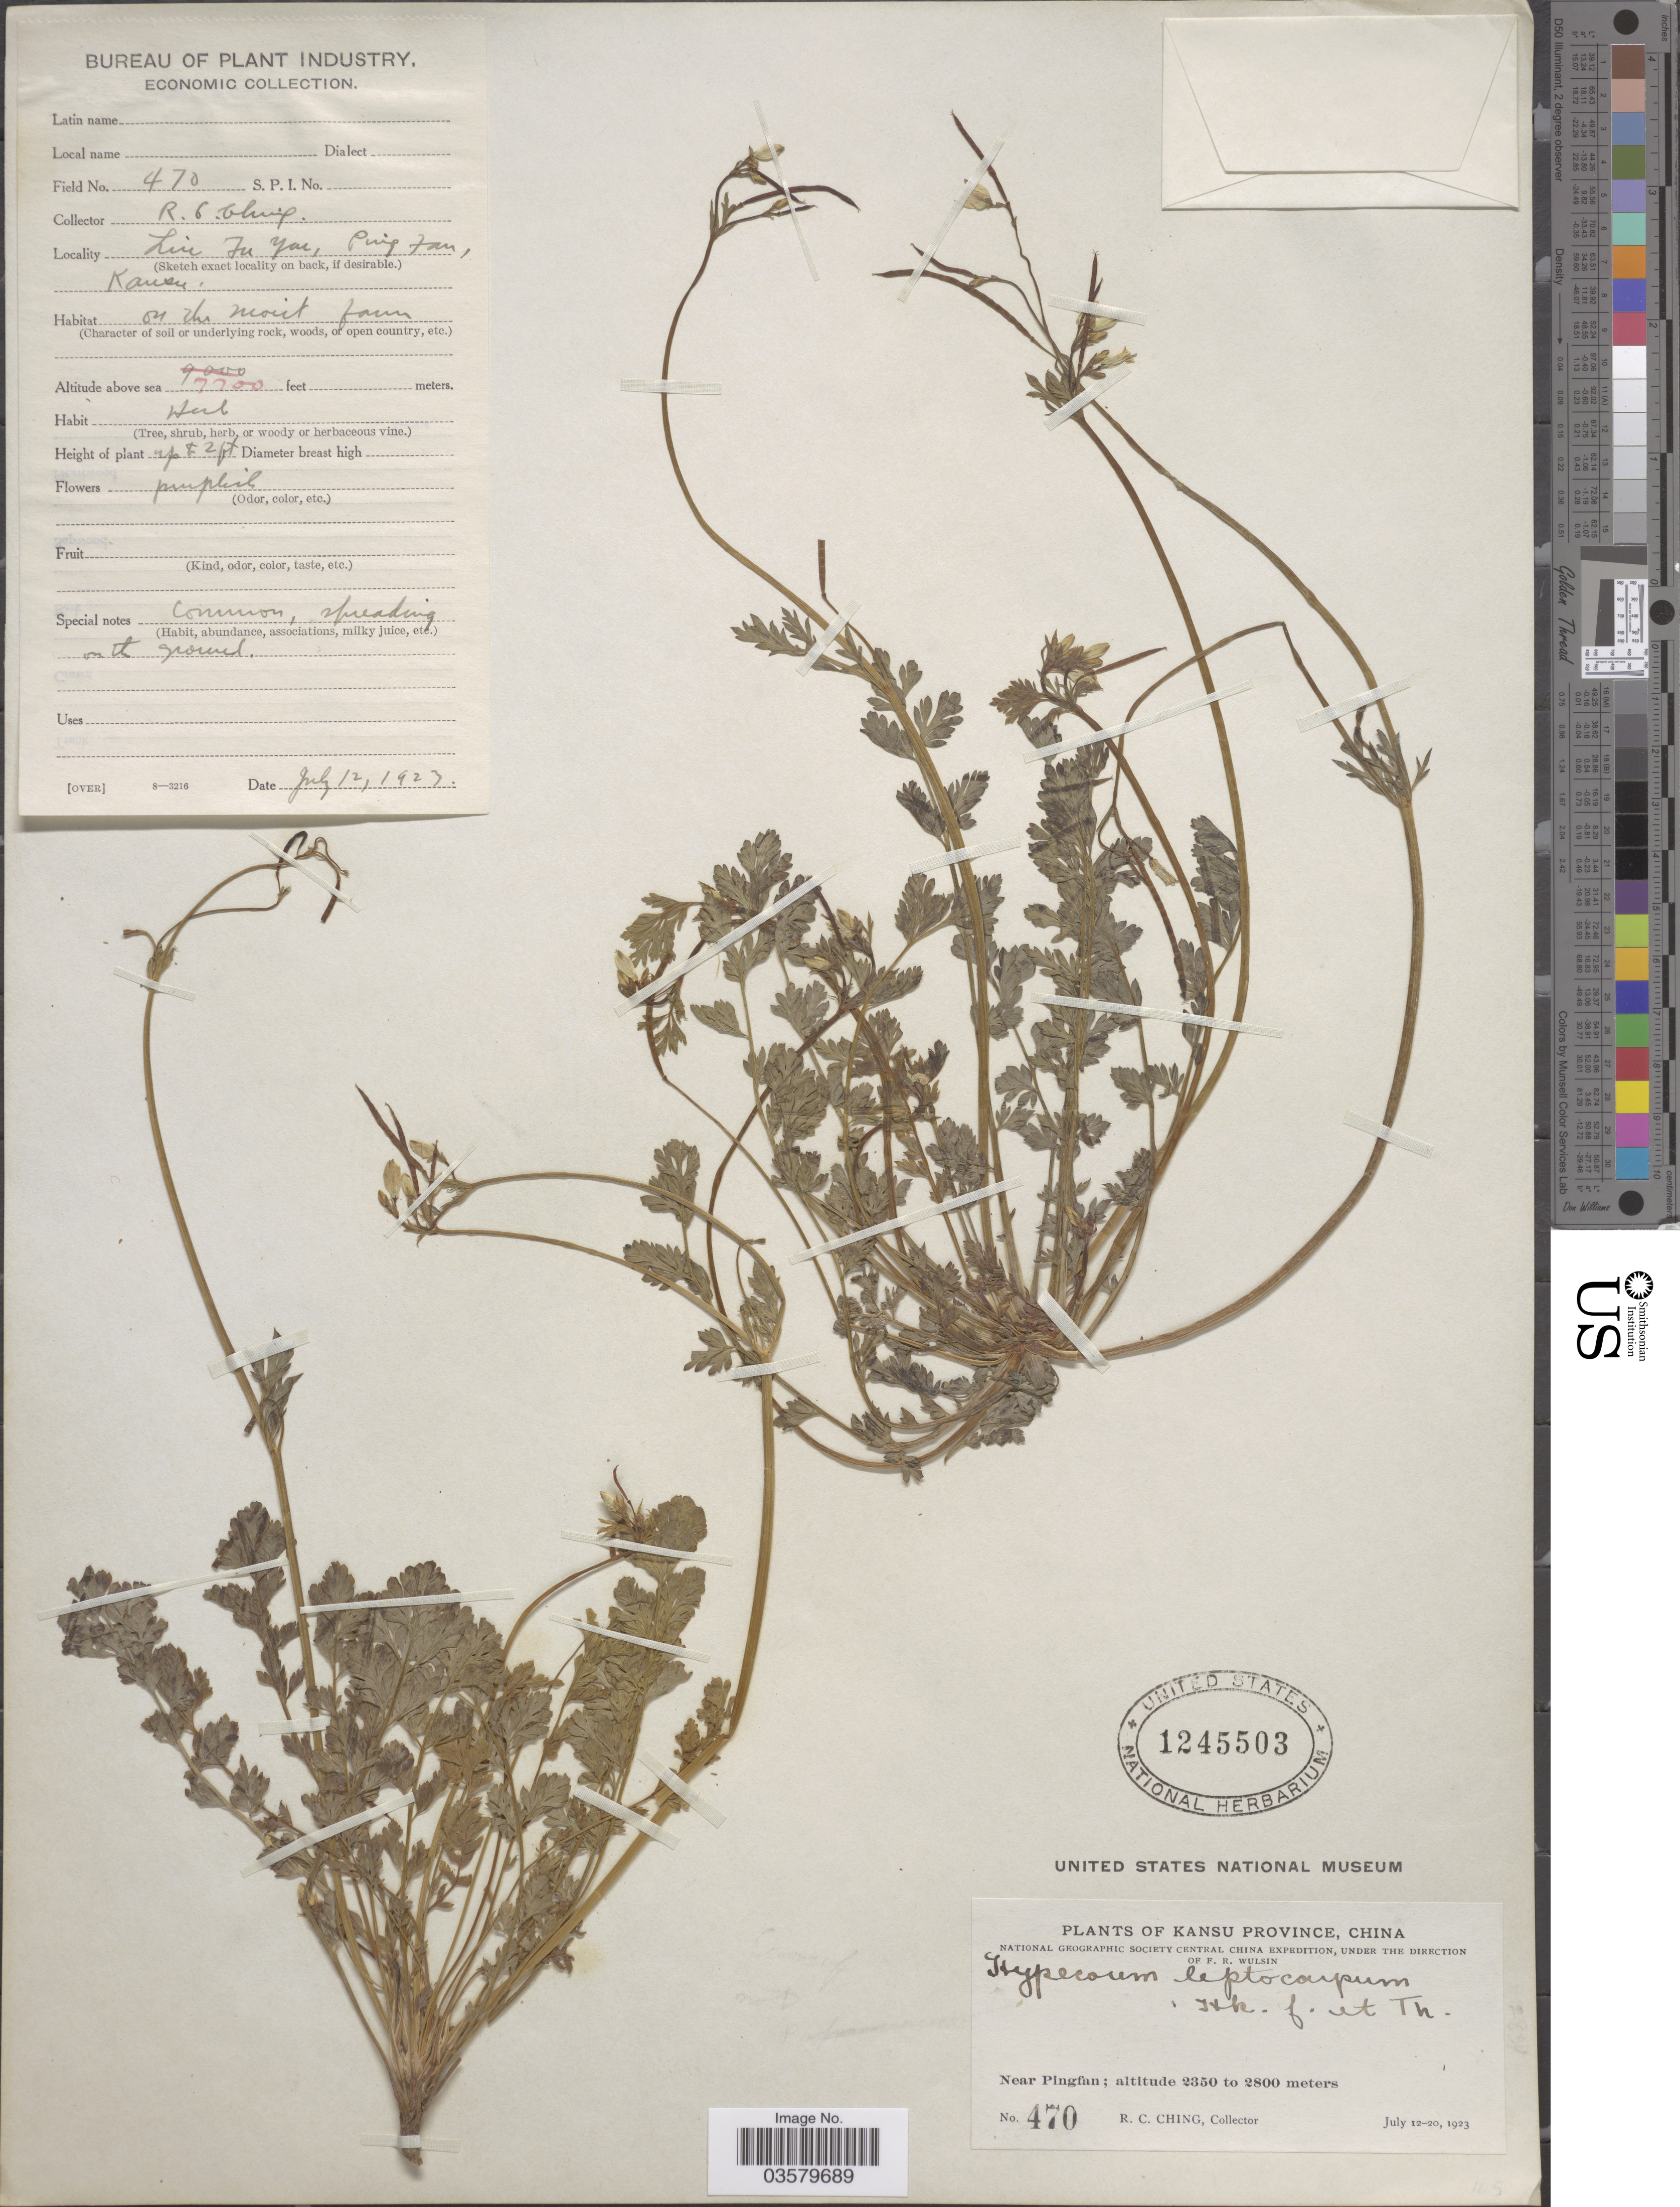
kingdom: Plantae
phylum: Tracheophyta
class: Magnoliopsida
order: Ranunculales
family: Papaveraceae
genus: Hypecoum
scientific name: Hypecoum leptocarpum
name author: Hook. f. & Thomson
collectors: R. C. Ching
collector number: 470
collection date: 1923-07-12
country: China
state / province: Gansu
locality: Kansu Province. Near Pingfan. Liu [interpreted] Fu Yai [interpreted].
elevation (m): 2347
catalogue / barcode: US 1245503